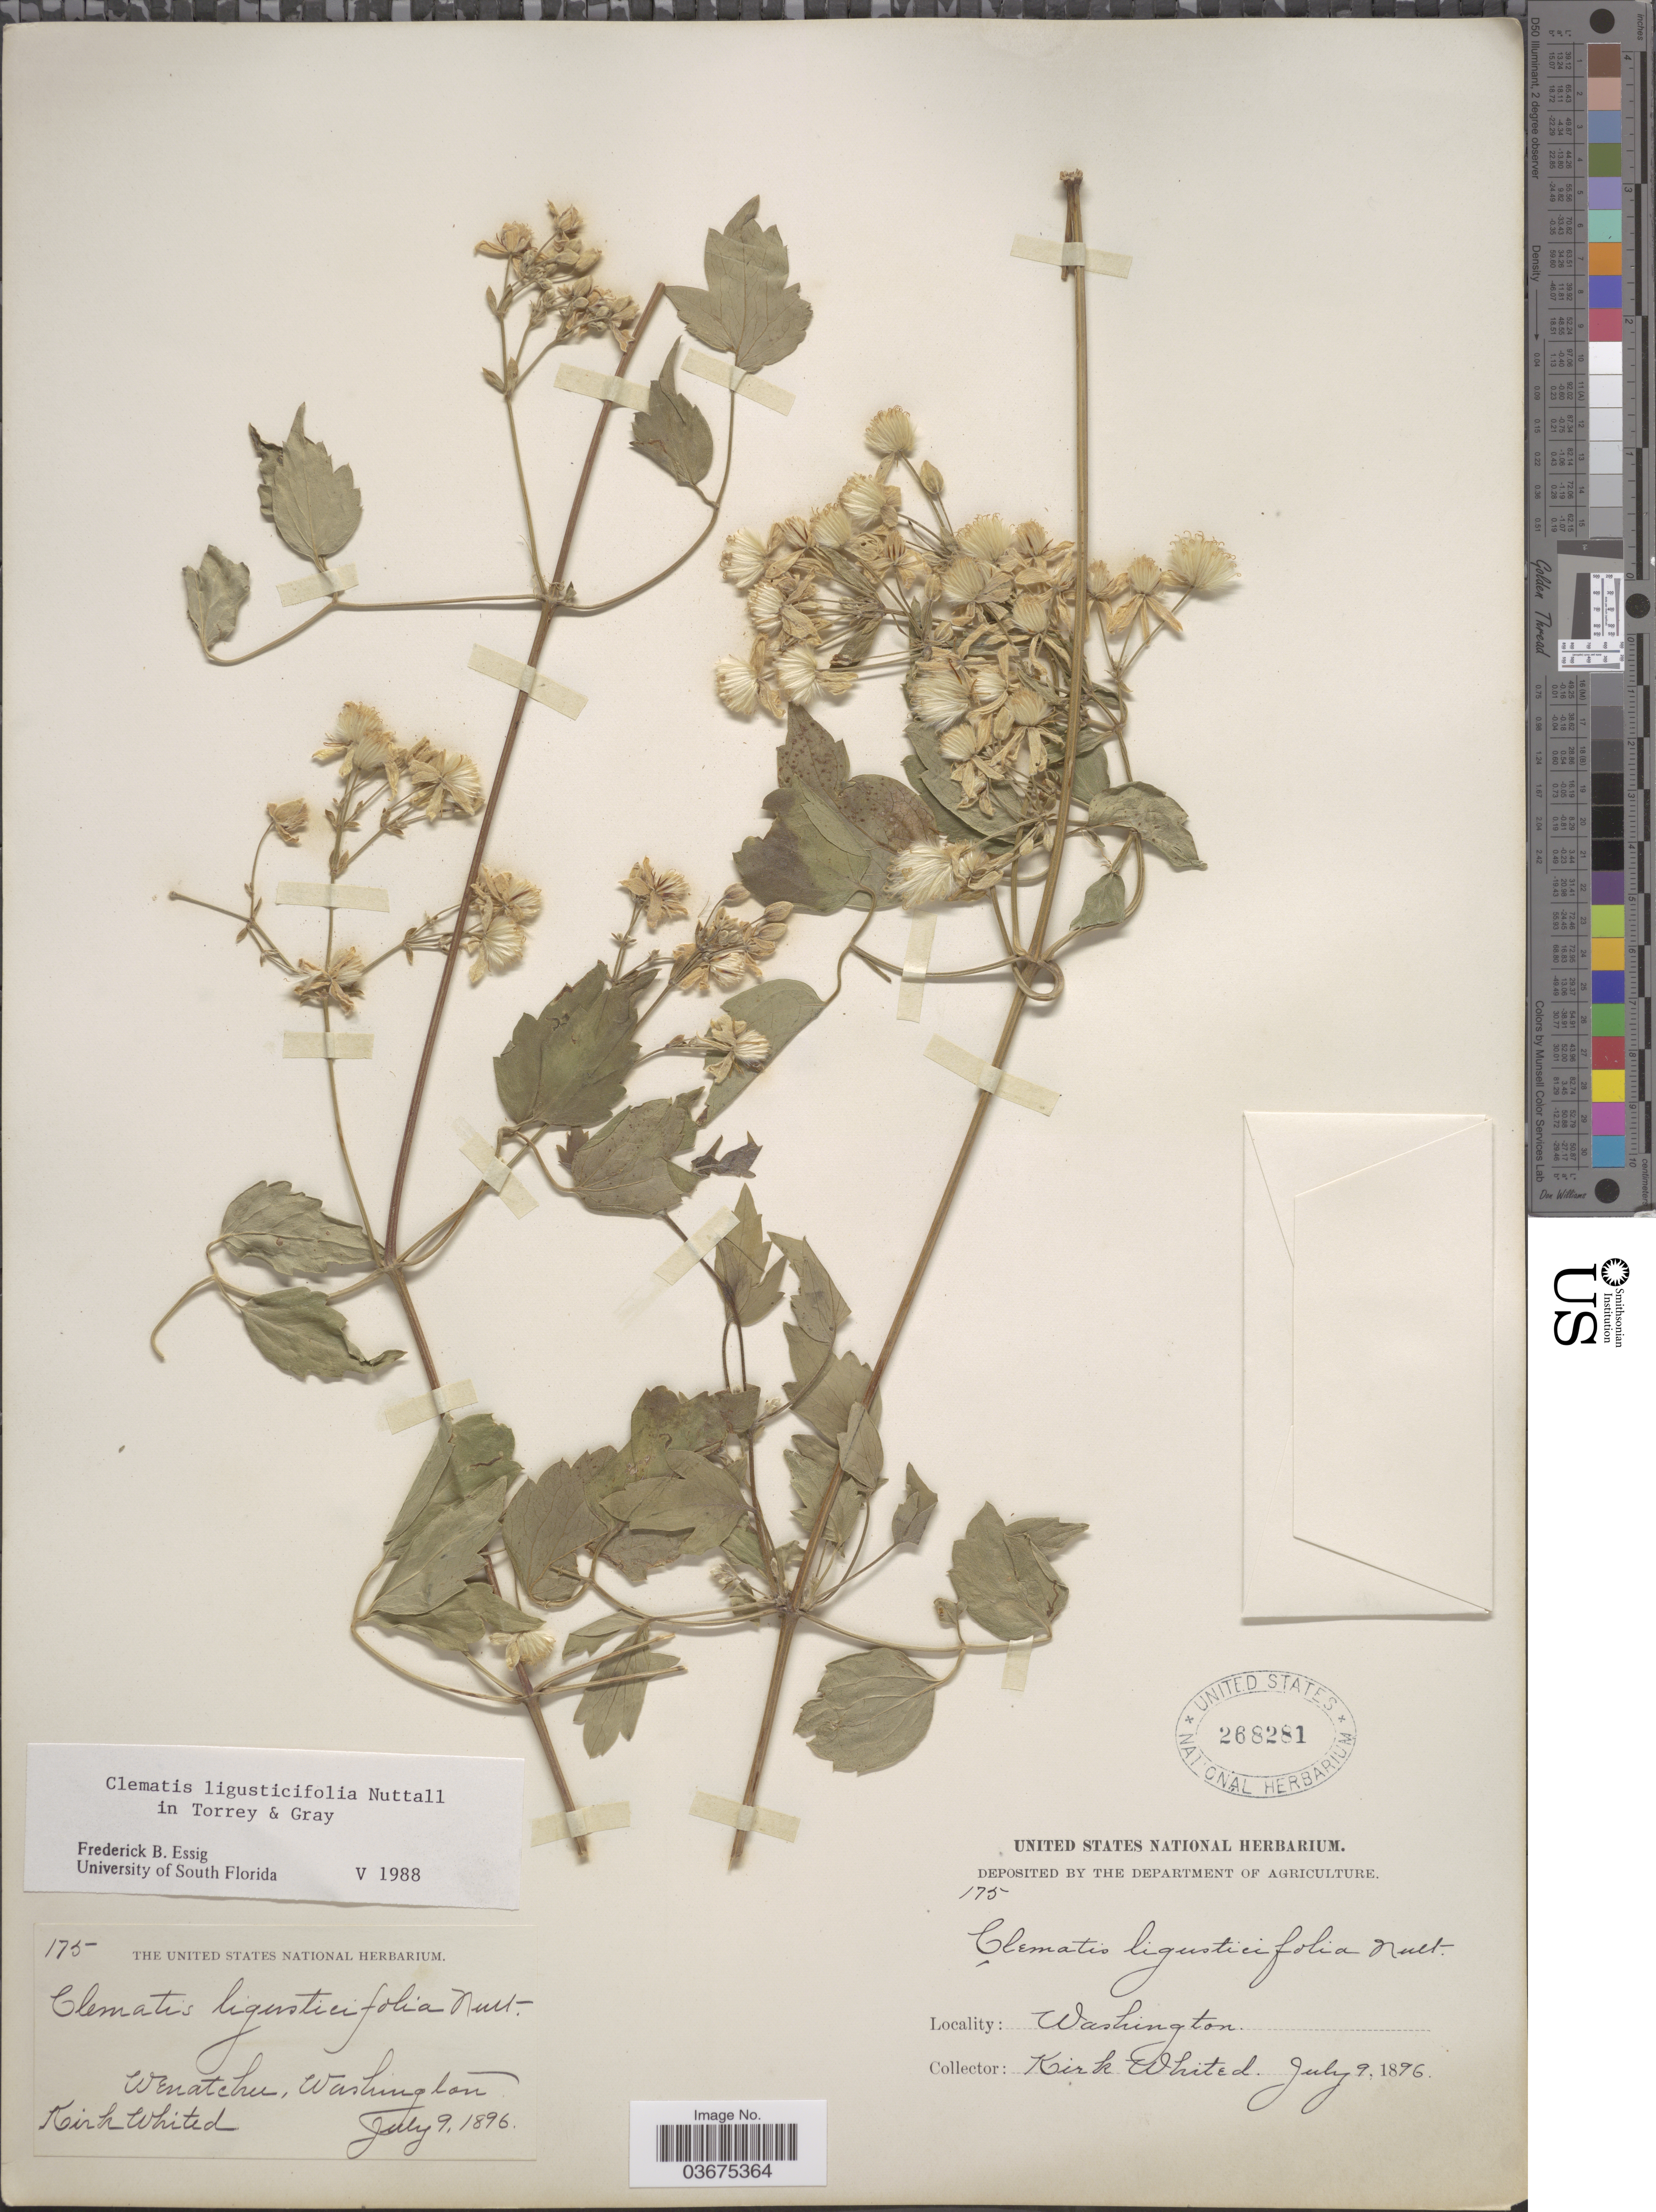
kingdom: Plantae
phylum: Tracheophyta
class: Magnoliopsida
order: Ranunculales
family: Ranunculaceae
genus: Clematis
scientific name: Clematis ligusticifolia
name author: Nutt.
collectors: K. Whited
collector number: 175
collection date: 1896-07-09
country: United States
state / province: Washington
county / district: Chelan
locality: Wenatchee.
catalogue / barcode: US 268281